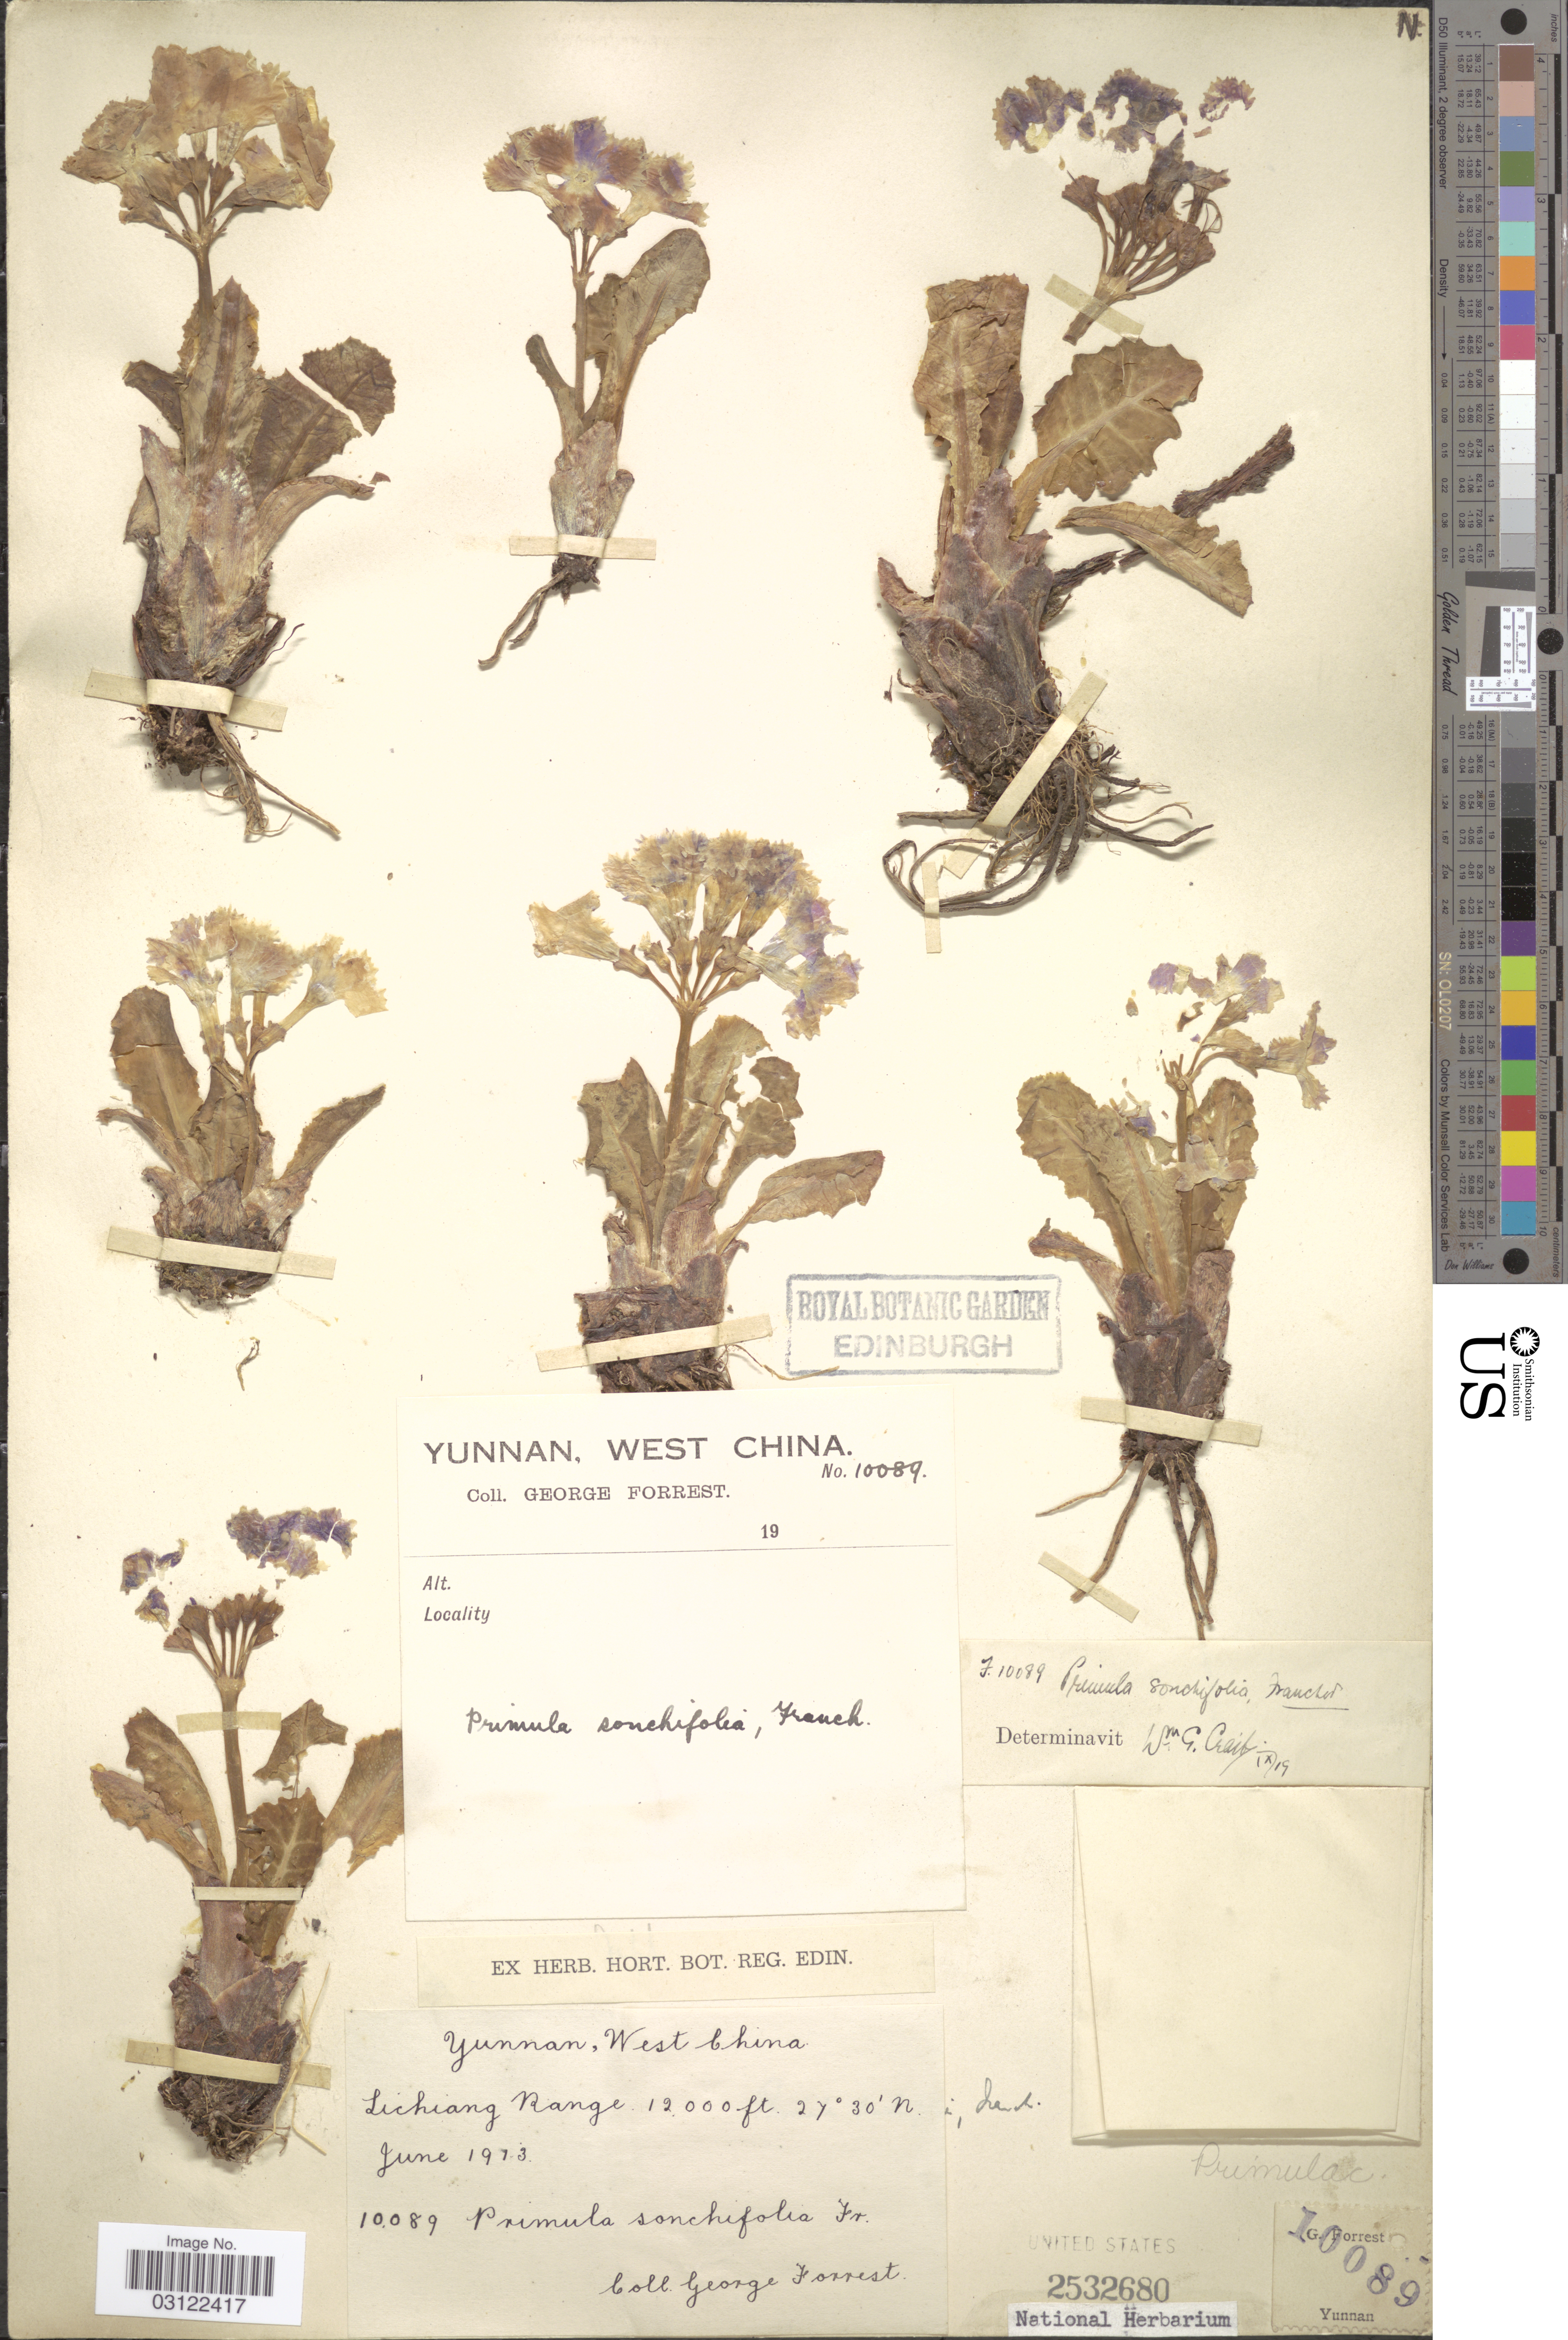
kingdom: Plantae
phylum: Tracheophyta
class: Magnoliopsida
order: Ericales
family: Primulaceae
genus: Primula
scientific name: Primula sonchifolia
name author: Franch.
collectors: G. Forrest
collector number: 10089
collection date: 1973-06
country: China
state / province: Yunnan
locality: West China. Lichiang Range.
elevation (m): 3658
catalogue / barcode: US 2532680